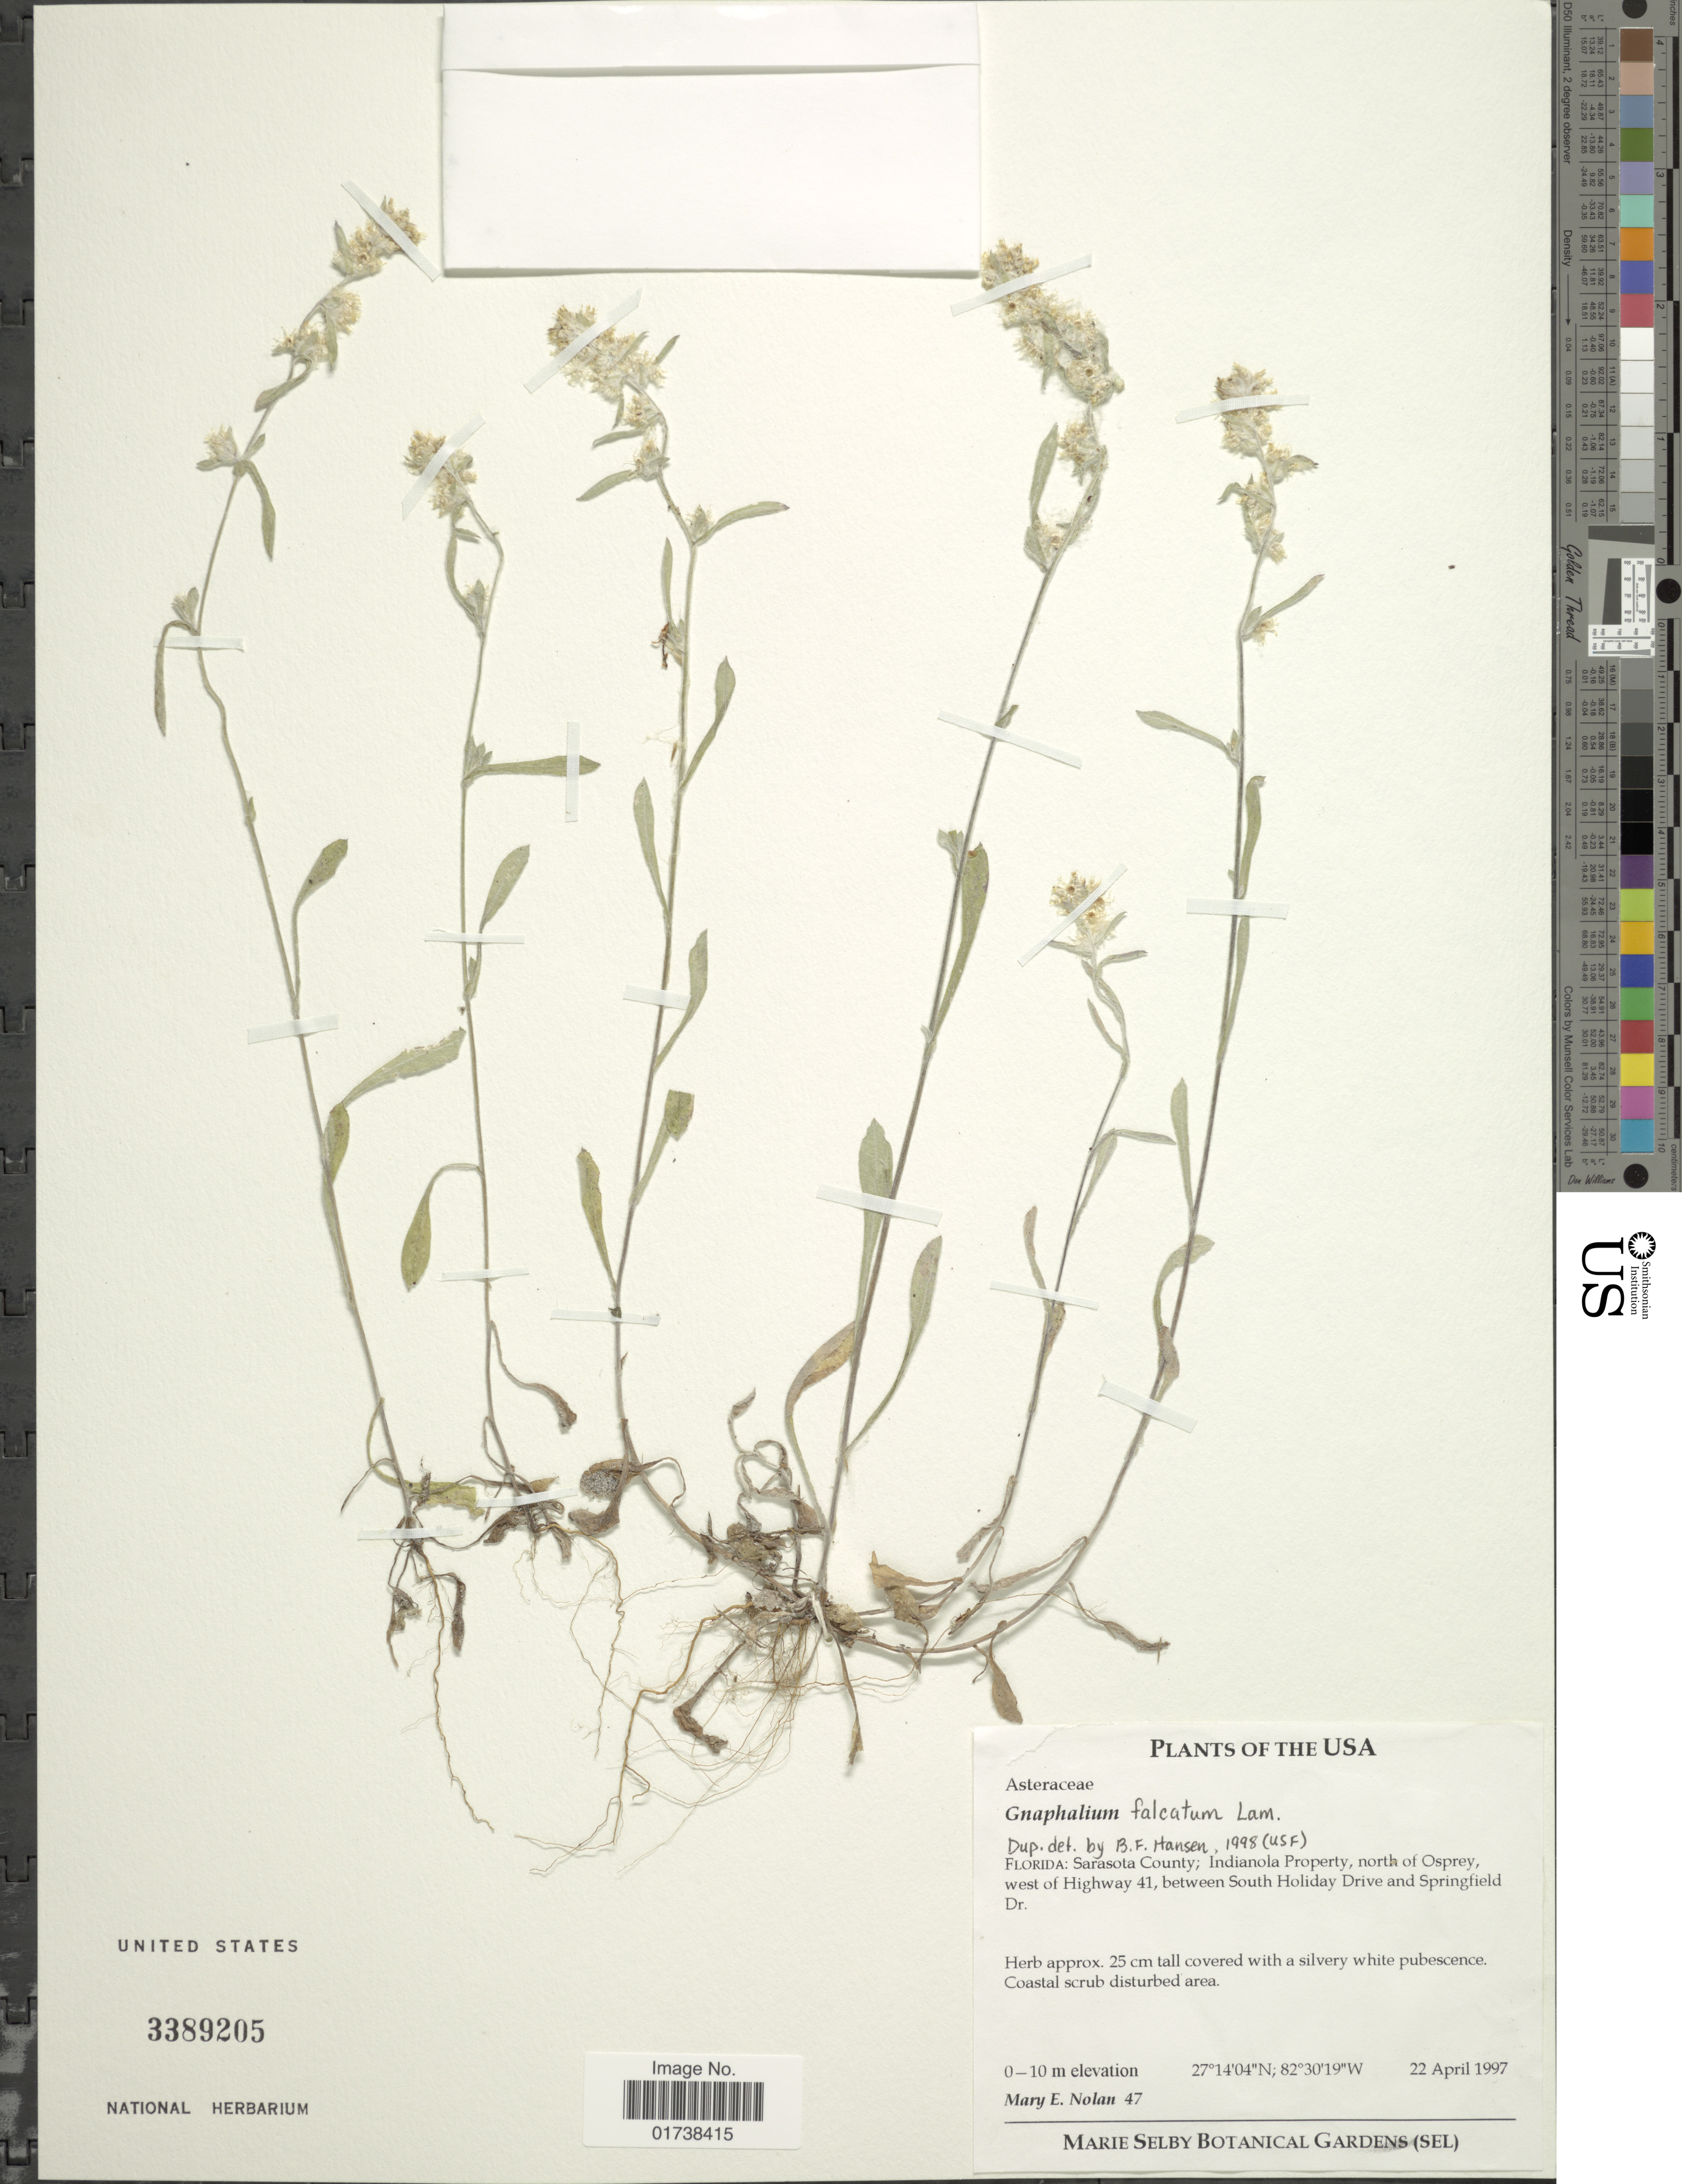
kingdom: Plantae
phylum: Tracheophyta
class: Magnoliopsida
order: Asterales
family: Asteraceae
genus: Gamochaeta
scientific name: Gamochaeta falcata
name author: (Lam.) Cabrera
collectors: M. Nolan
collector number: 47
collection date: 1997-04-22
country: United States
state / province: Florida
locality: Sarasota County: Indianola Property, north of Osprey, west of Highway 41, between South Holiday Drive and Springfield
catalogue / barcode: US 3389205